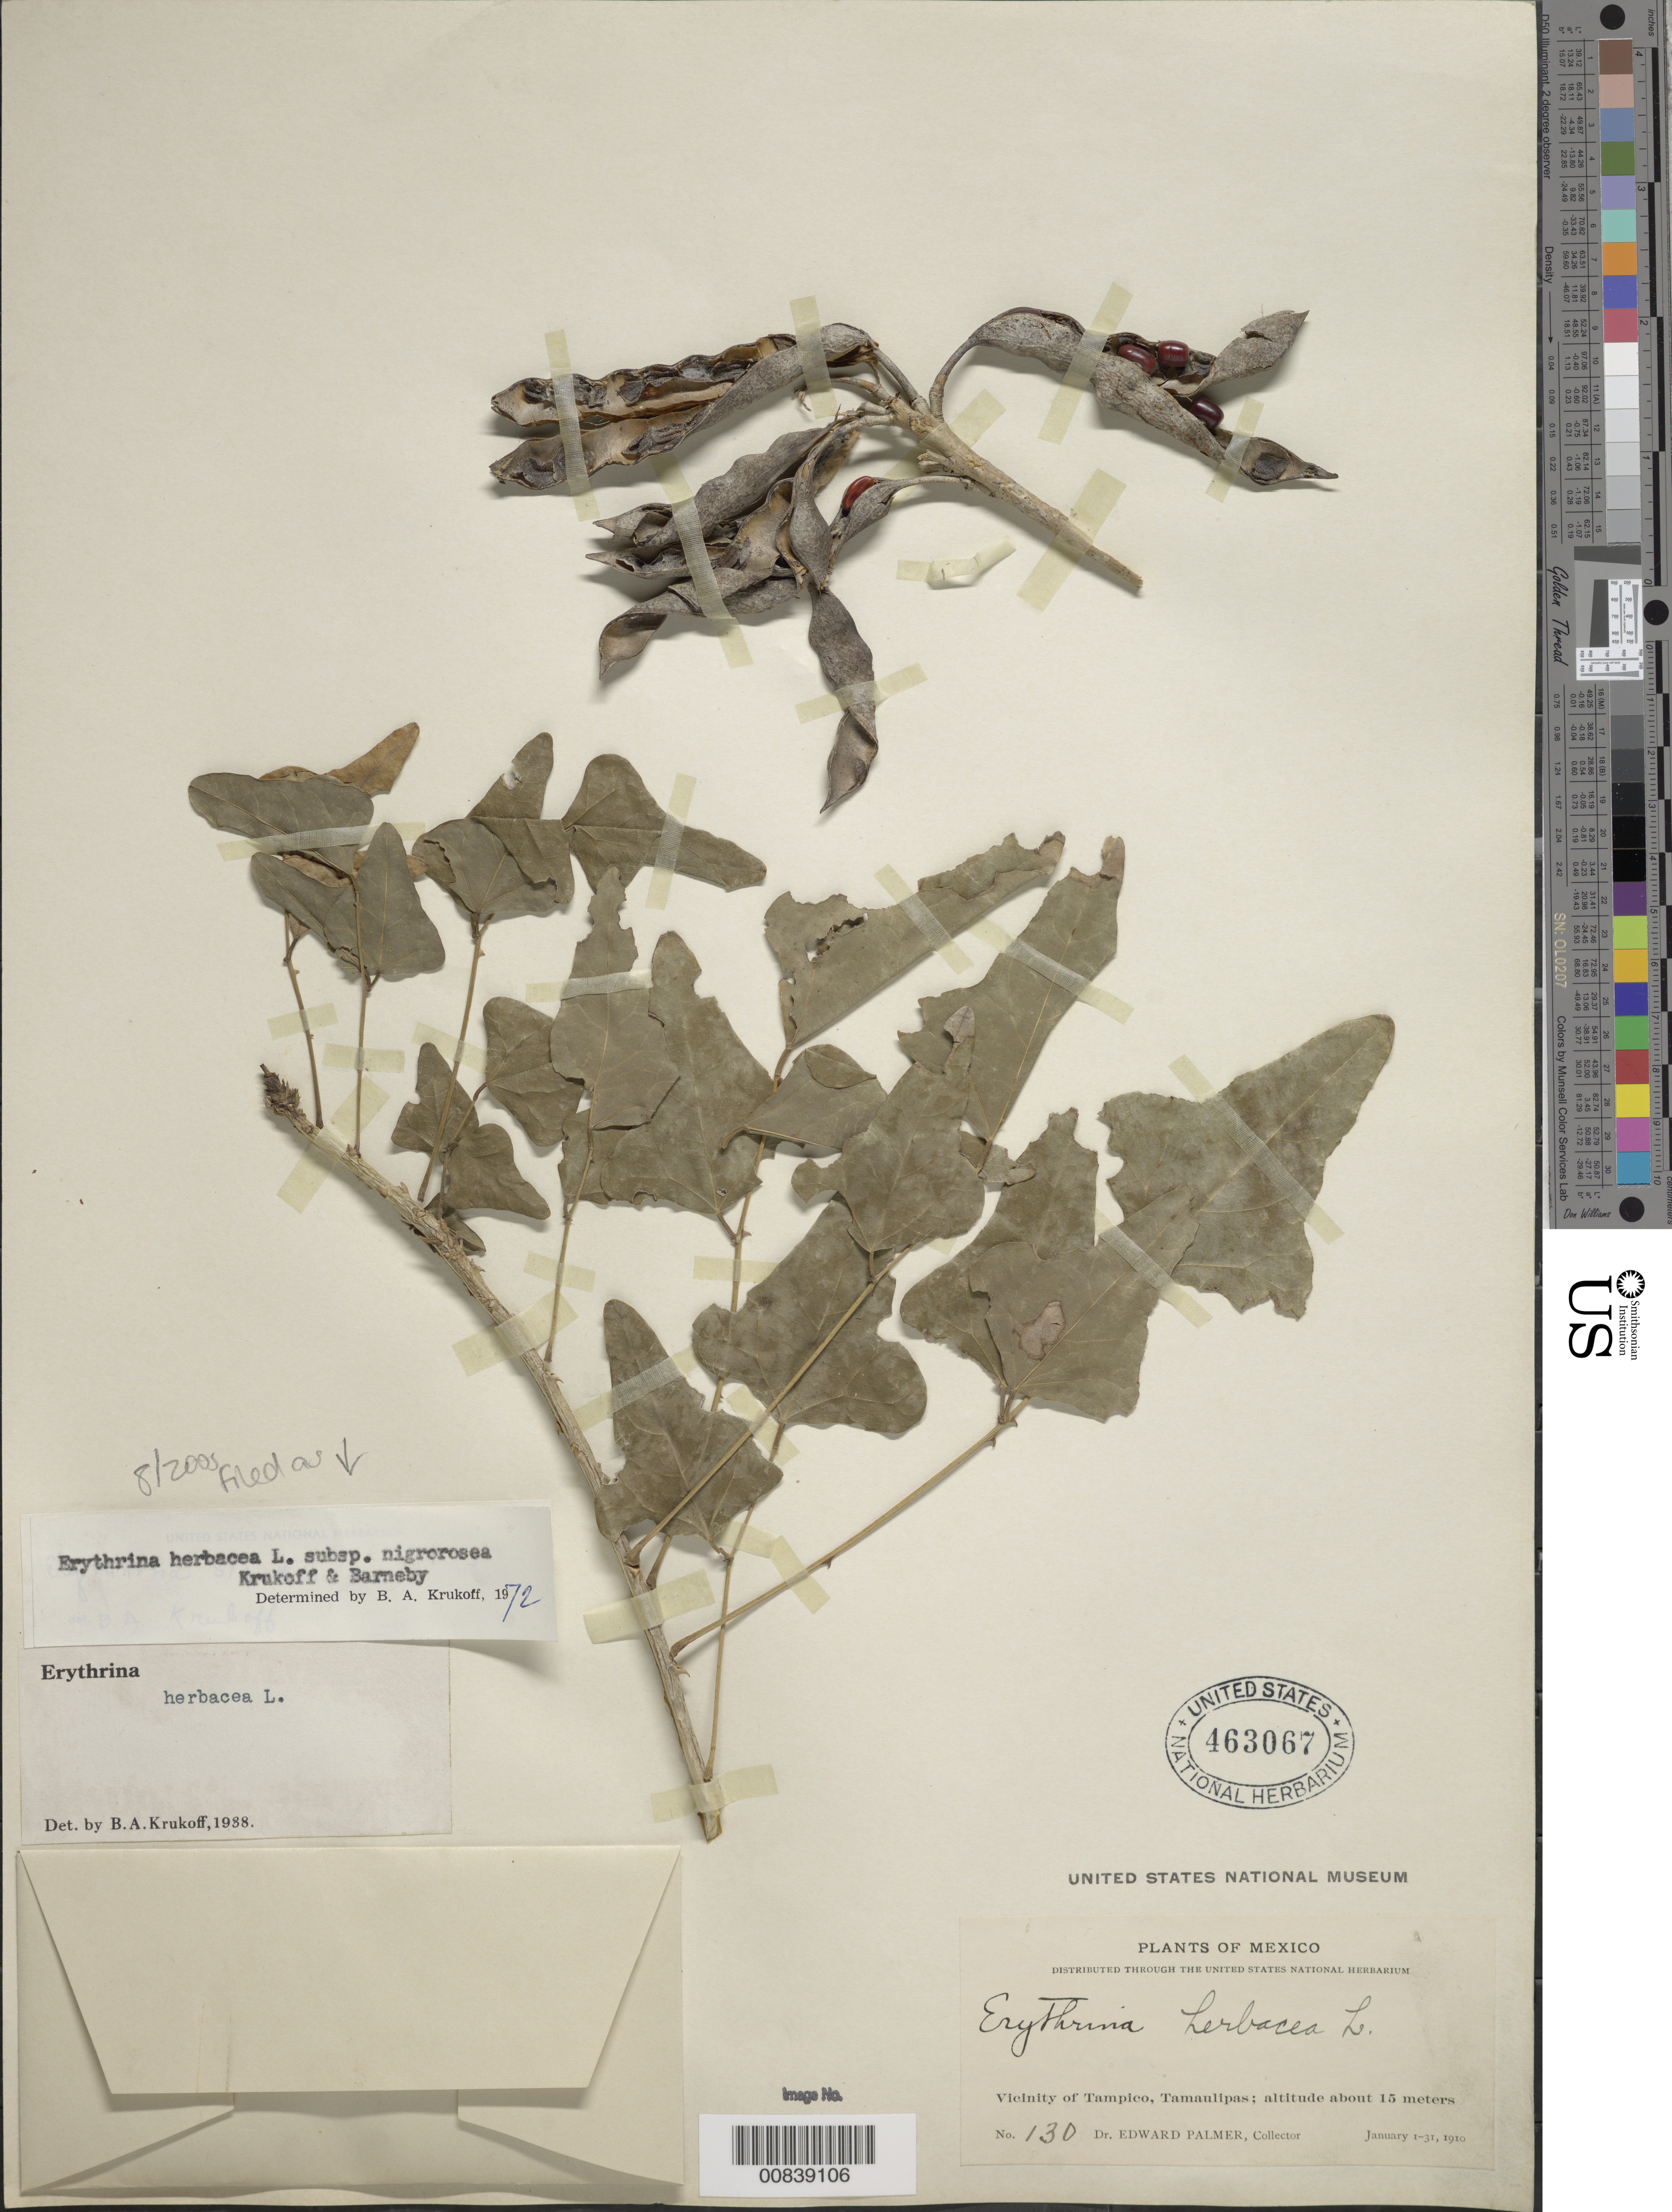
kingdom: Plantae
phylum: Tracheophyta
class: Magnoliopsida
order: Fabales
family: Fabaceae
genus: Erythrina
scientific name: Erythrina herbacea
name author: L.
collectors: E. Palmer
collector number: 130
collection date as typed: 01 Jan 1910 to 31 Jan 1910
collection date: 1910-01-01/1910-01-31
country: Mexico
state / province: Tamaulipas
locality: Vicinity of Tampico, Tamaulipas.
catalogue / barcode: US 463067